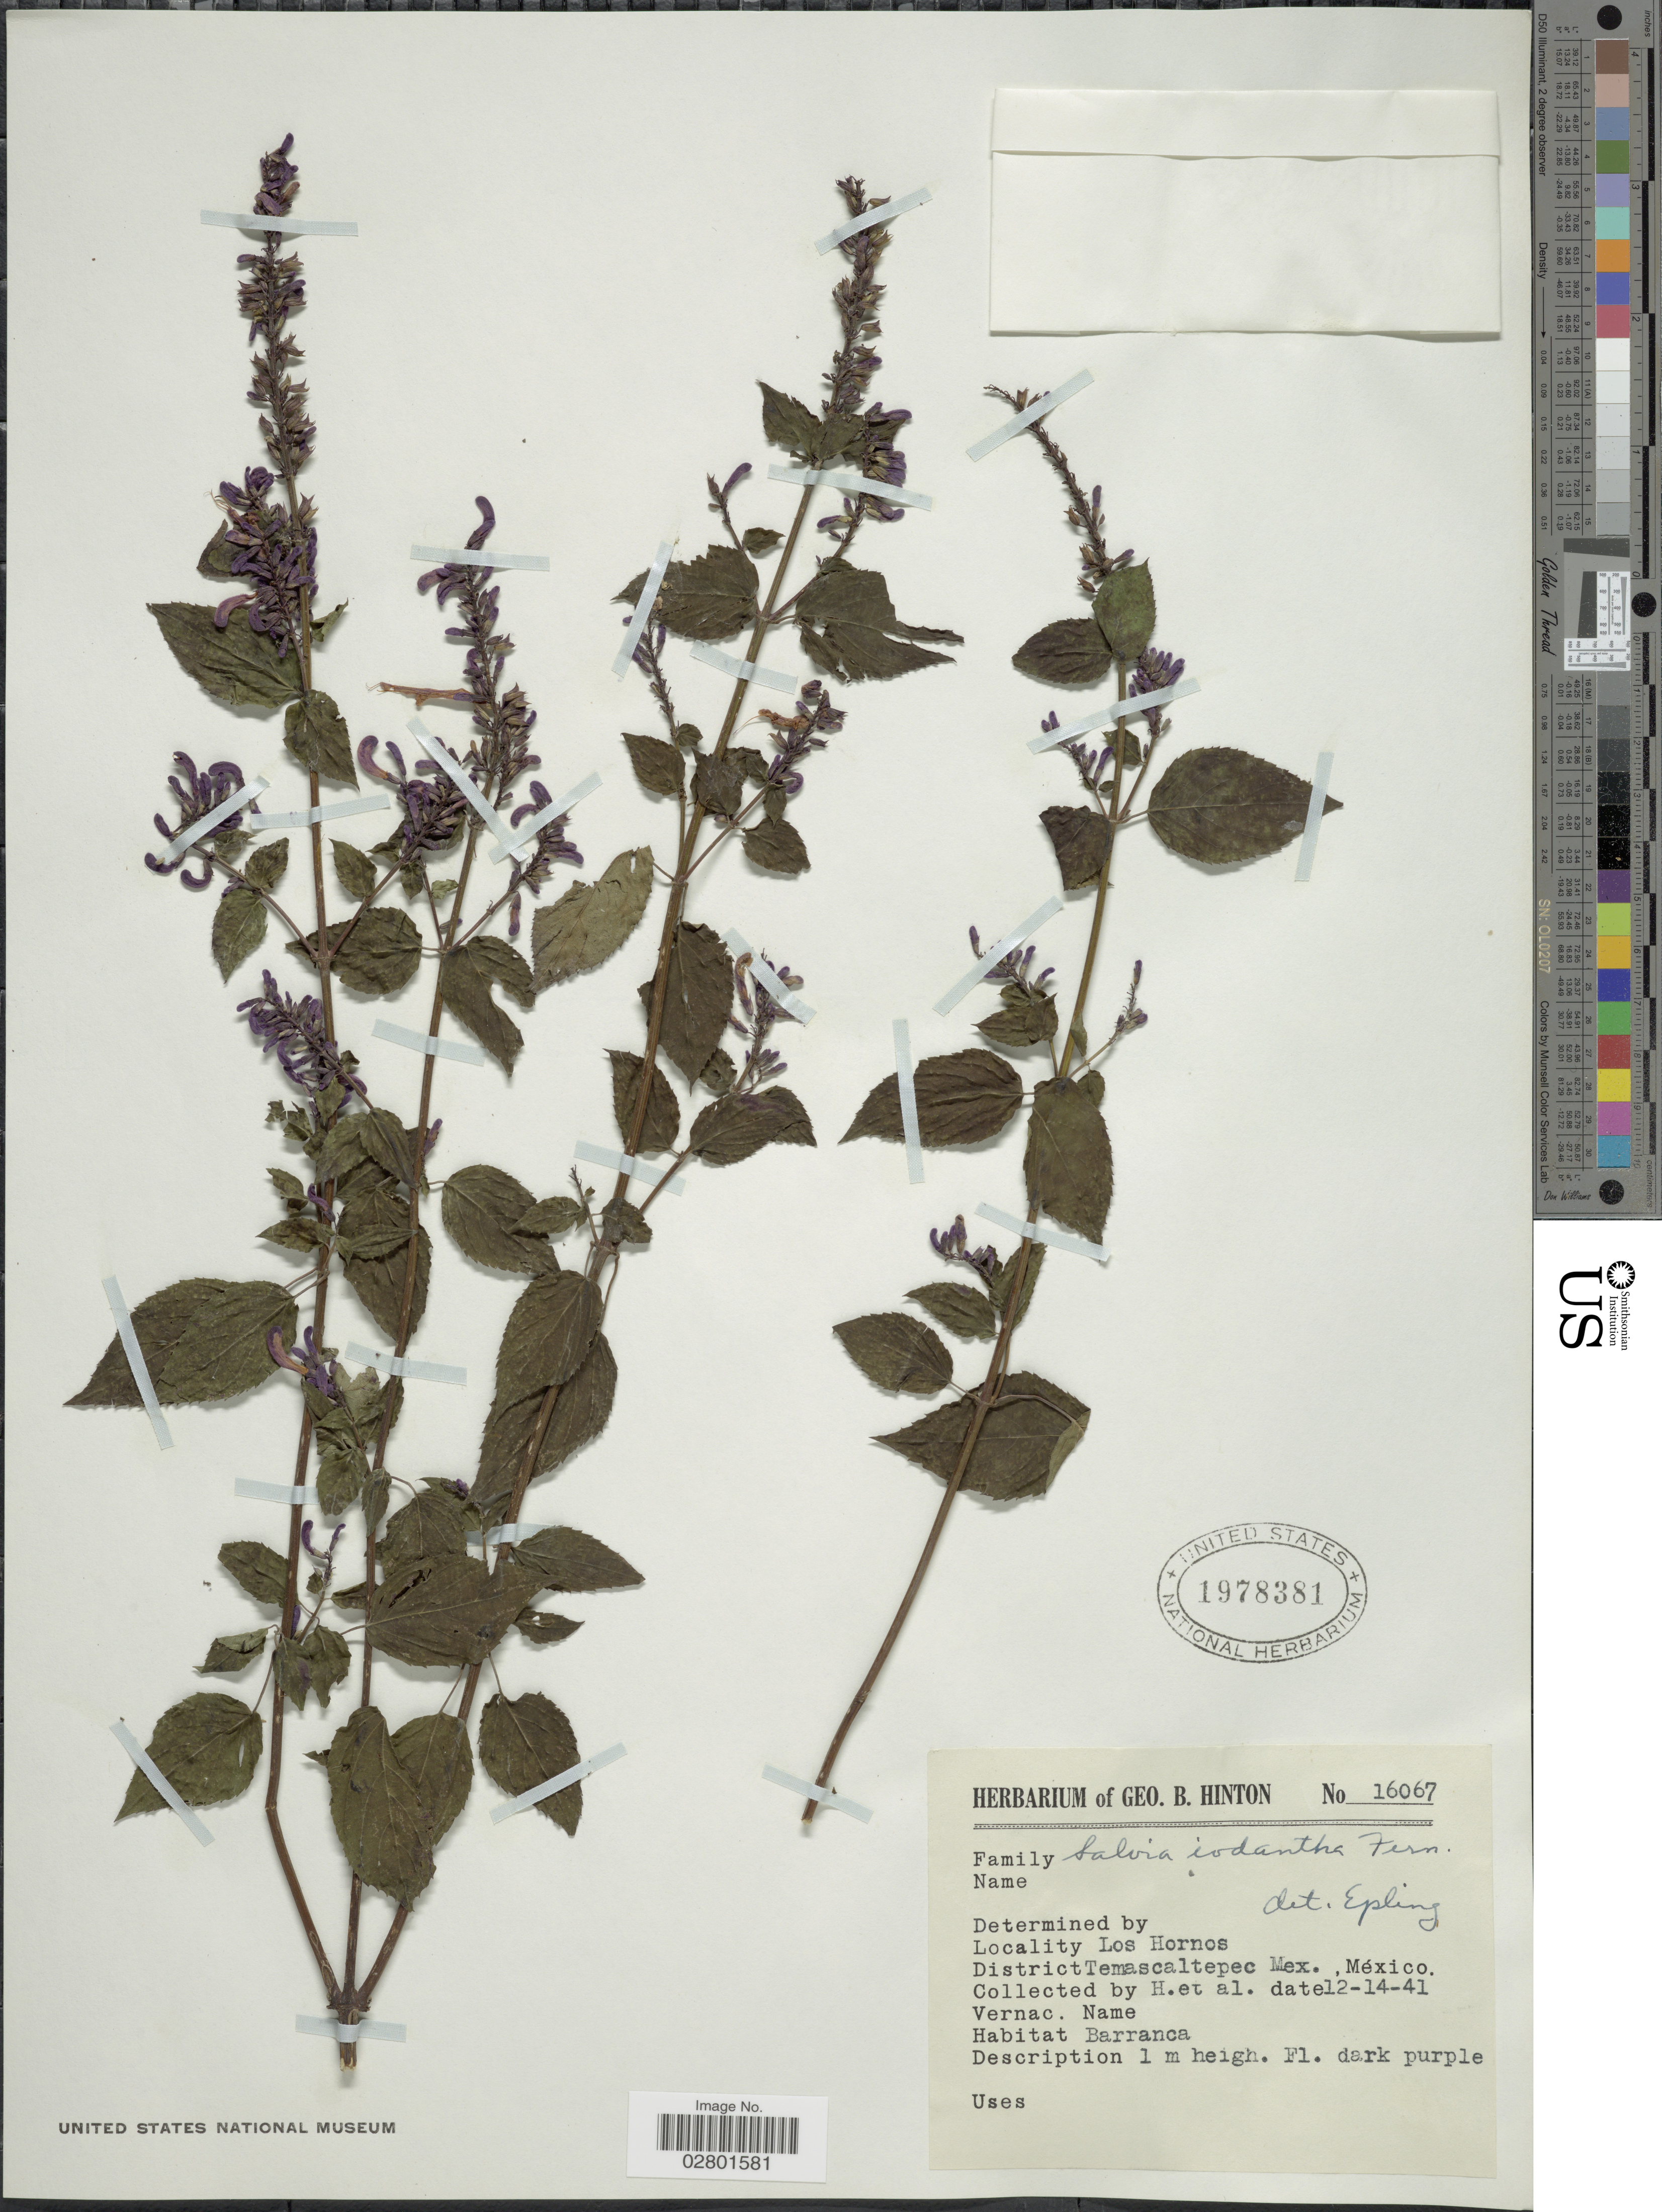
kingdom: Plantae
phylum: Tracheophyta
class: Magnoliopsida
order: Lamiales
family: Lamiaceae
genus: Salvia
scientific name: Salvia iodantha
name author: Fernald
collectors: G. B. Hinton & et al.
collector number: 16067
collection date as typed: Transcribed d/m/y: 14/12/41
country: Mexico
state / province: México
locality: Los Hornos, District Temascaltepec.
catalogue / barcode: US 1978381